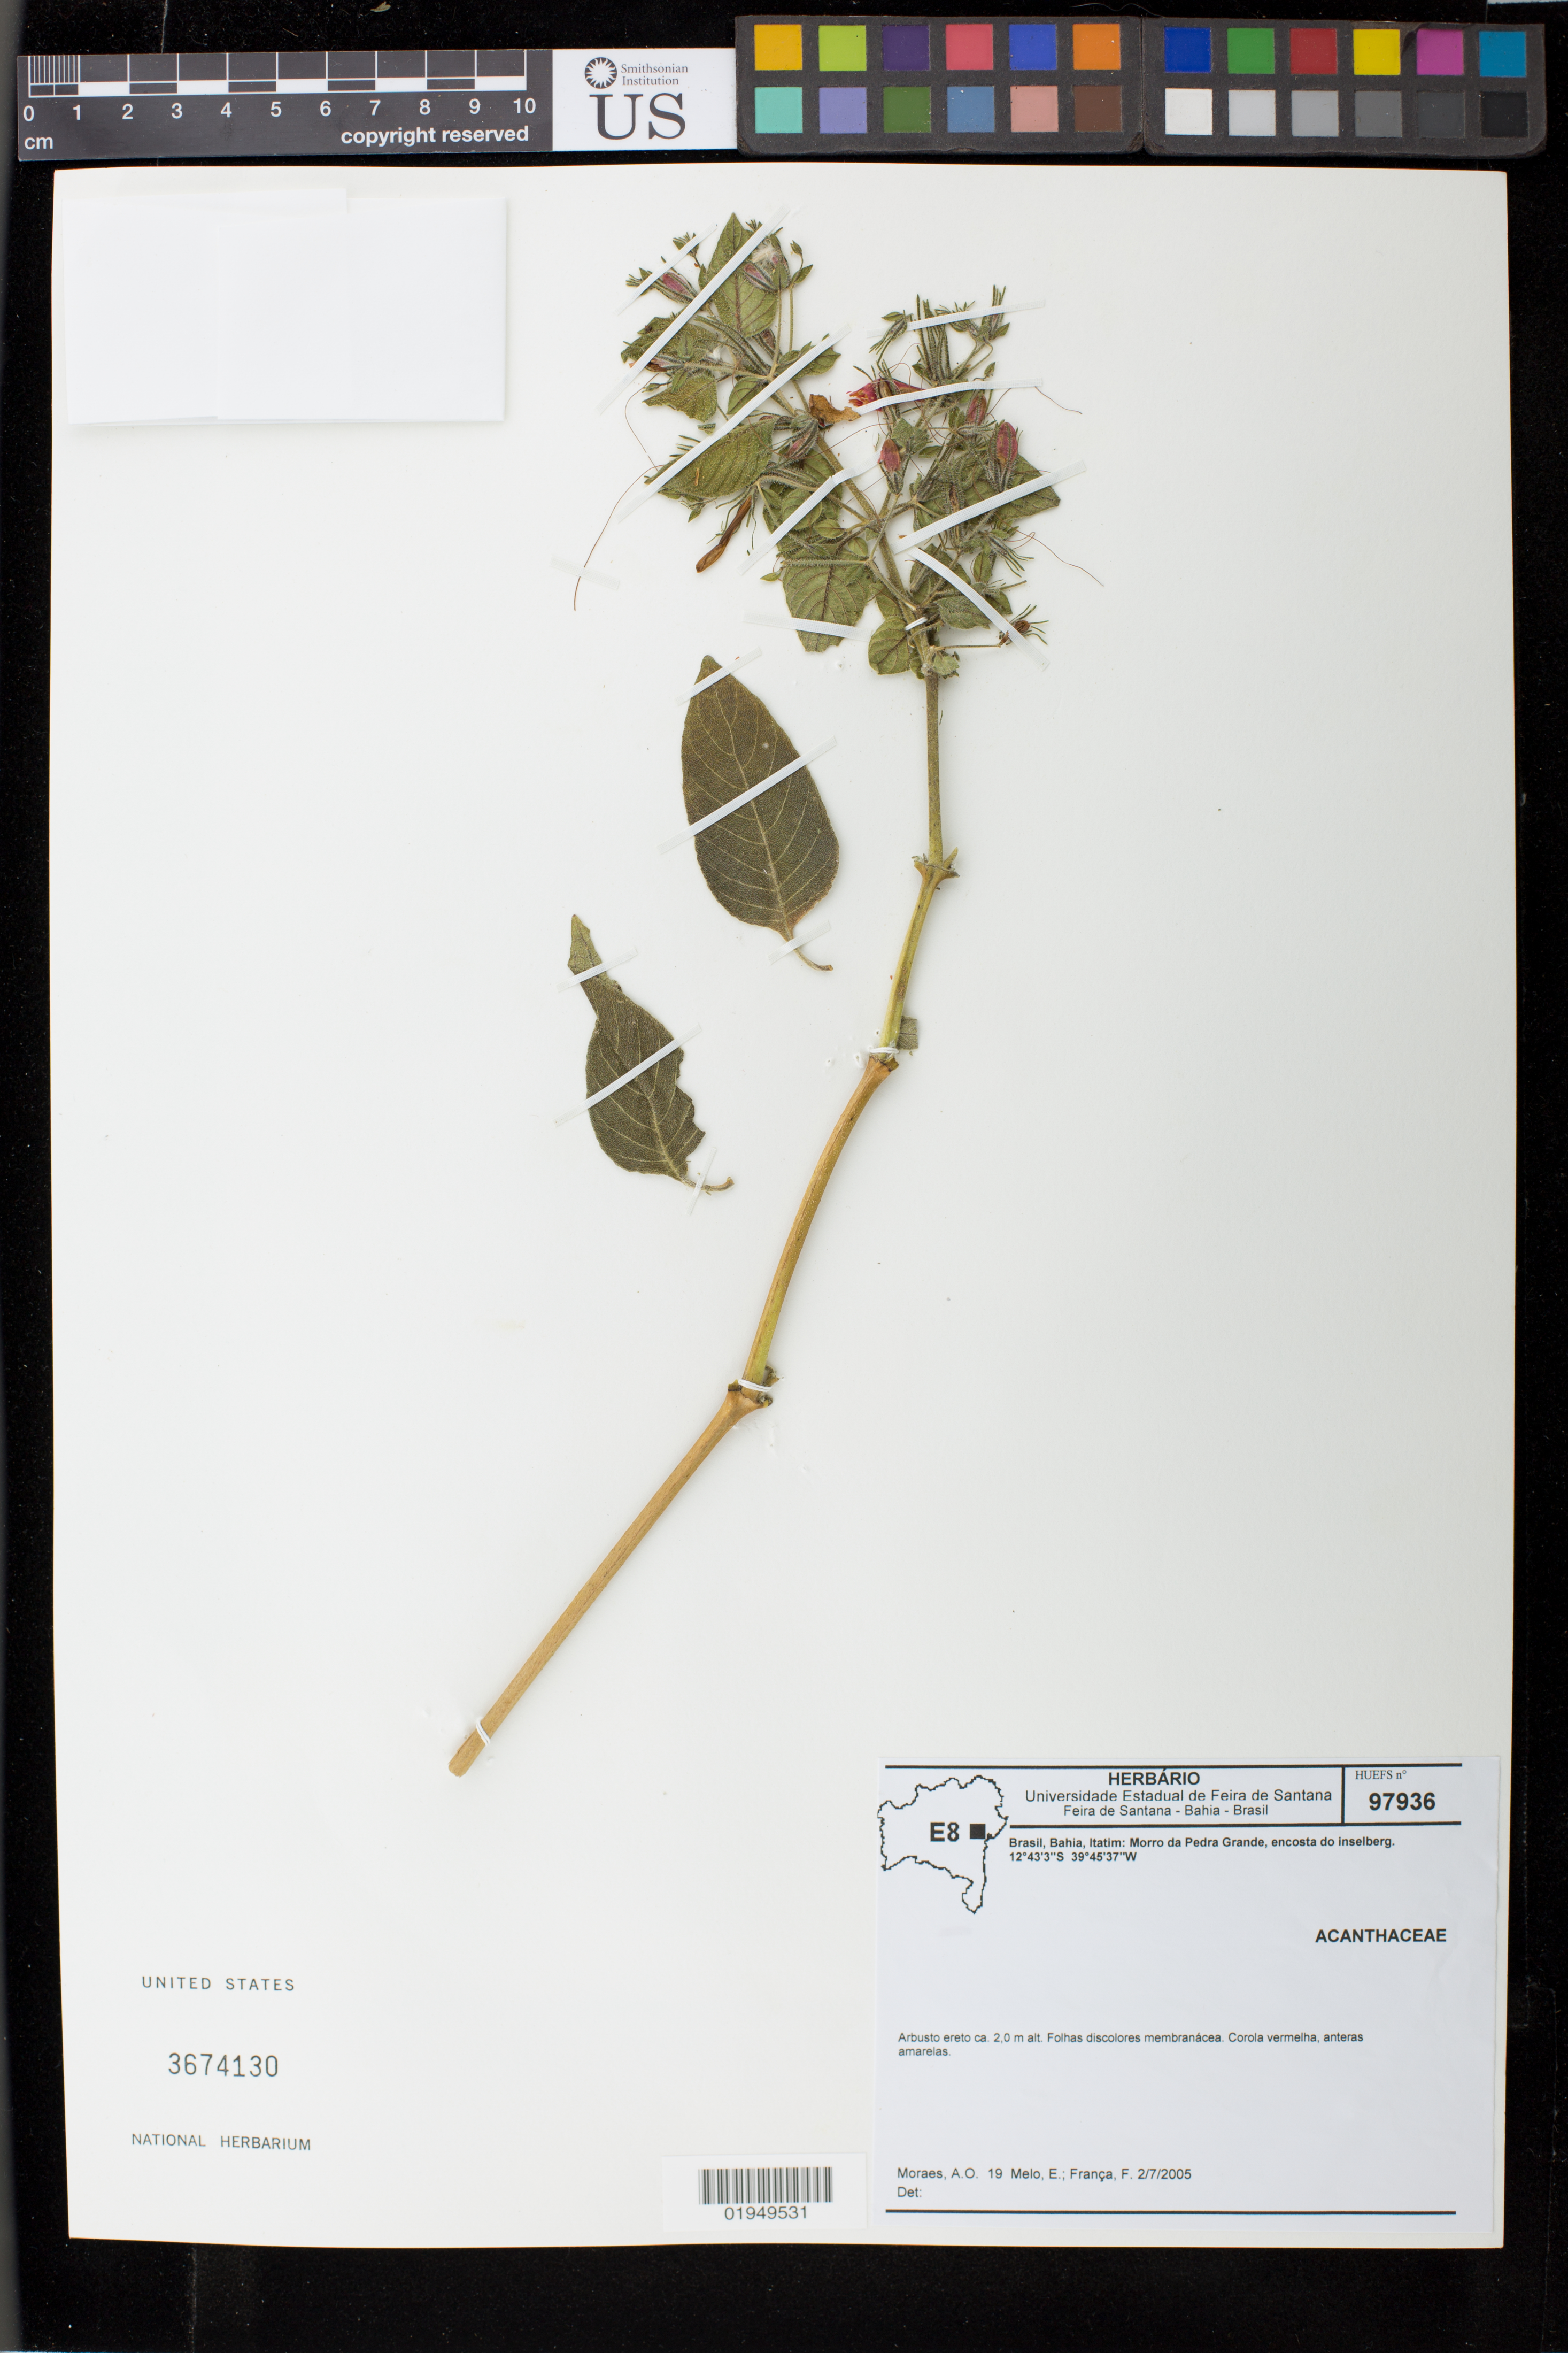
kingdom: Plantae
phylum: Tracheophyta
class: Magnoliopsida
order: Lamiales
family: Acanthaceae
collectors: A. Moraes, E. Melo & F. França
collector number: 19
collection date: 2005-07-02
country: Brazil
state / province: Bahia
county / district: Itatim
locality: Morro da Pedra Grande, encosta do inselberg.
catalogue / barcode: US 3674130